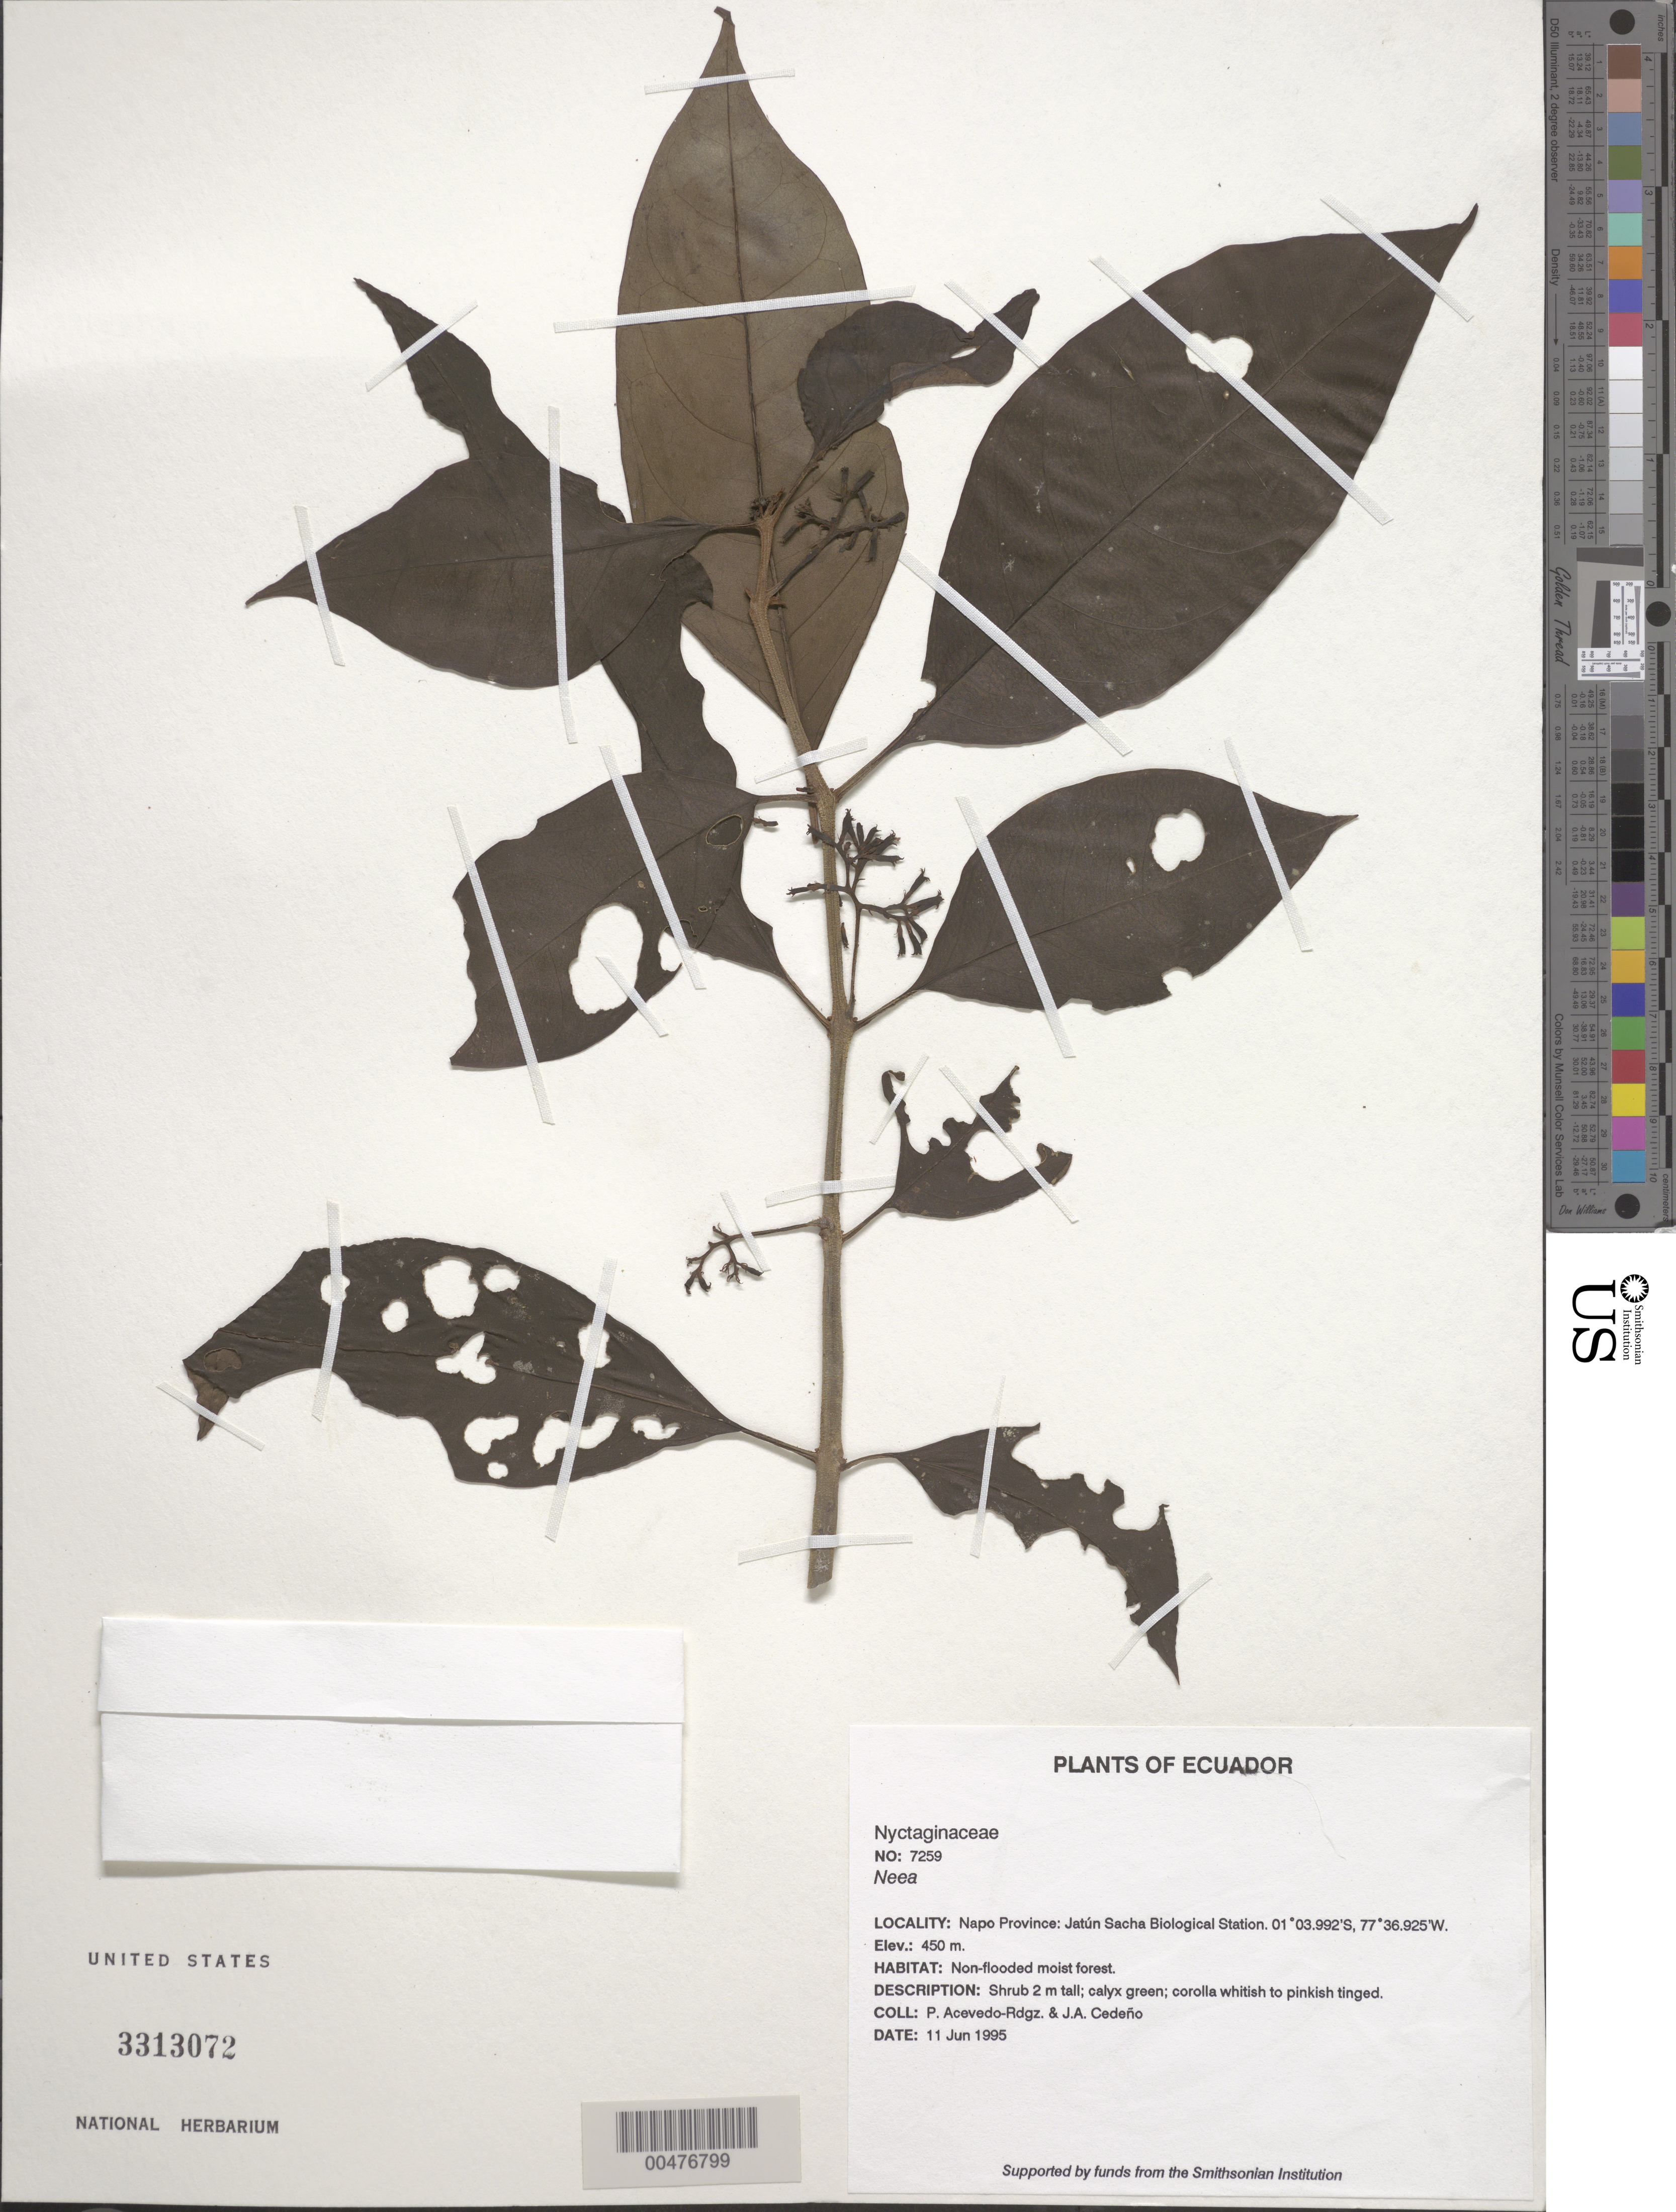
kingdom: Plantae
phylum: Tracheophyta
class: Magnoliopsida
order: Caryophyllales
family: Nyctaginaceae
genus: Neea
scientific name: Neea sp.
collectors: P. Acevedo-Rodr. & J. A. Cedeño M.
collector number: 7259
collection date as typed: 11 Jun 1995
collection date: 1995-06-11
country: Ecuador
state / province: Napo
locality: Napo Province: Jatún Sacha Biological Station.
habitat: Non-flooded moist forest.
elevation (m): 450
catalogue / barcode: US 3313072